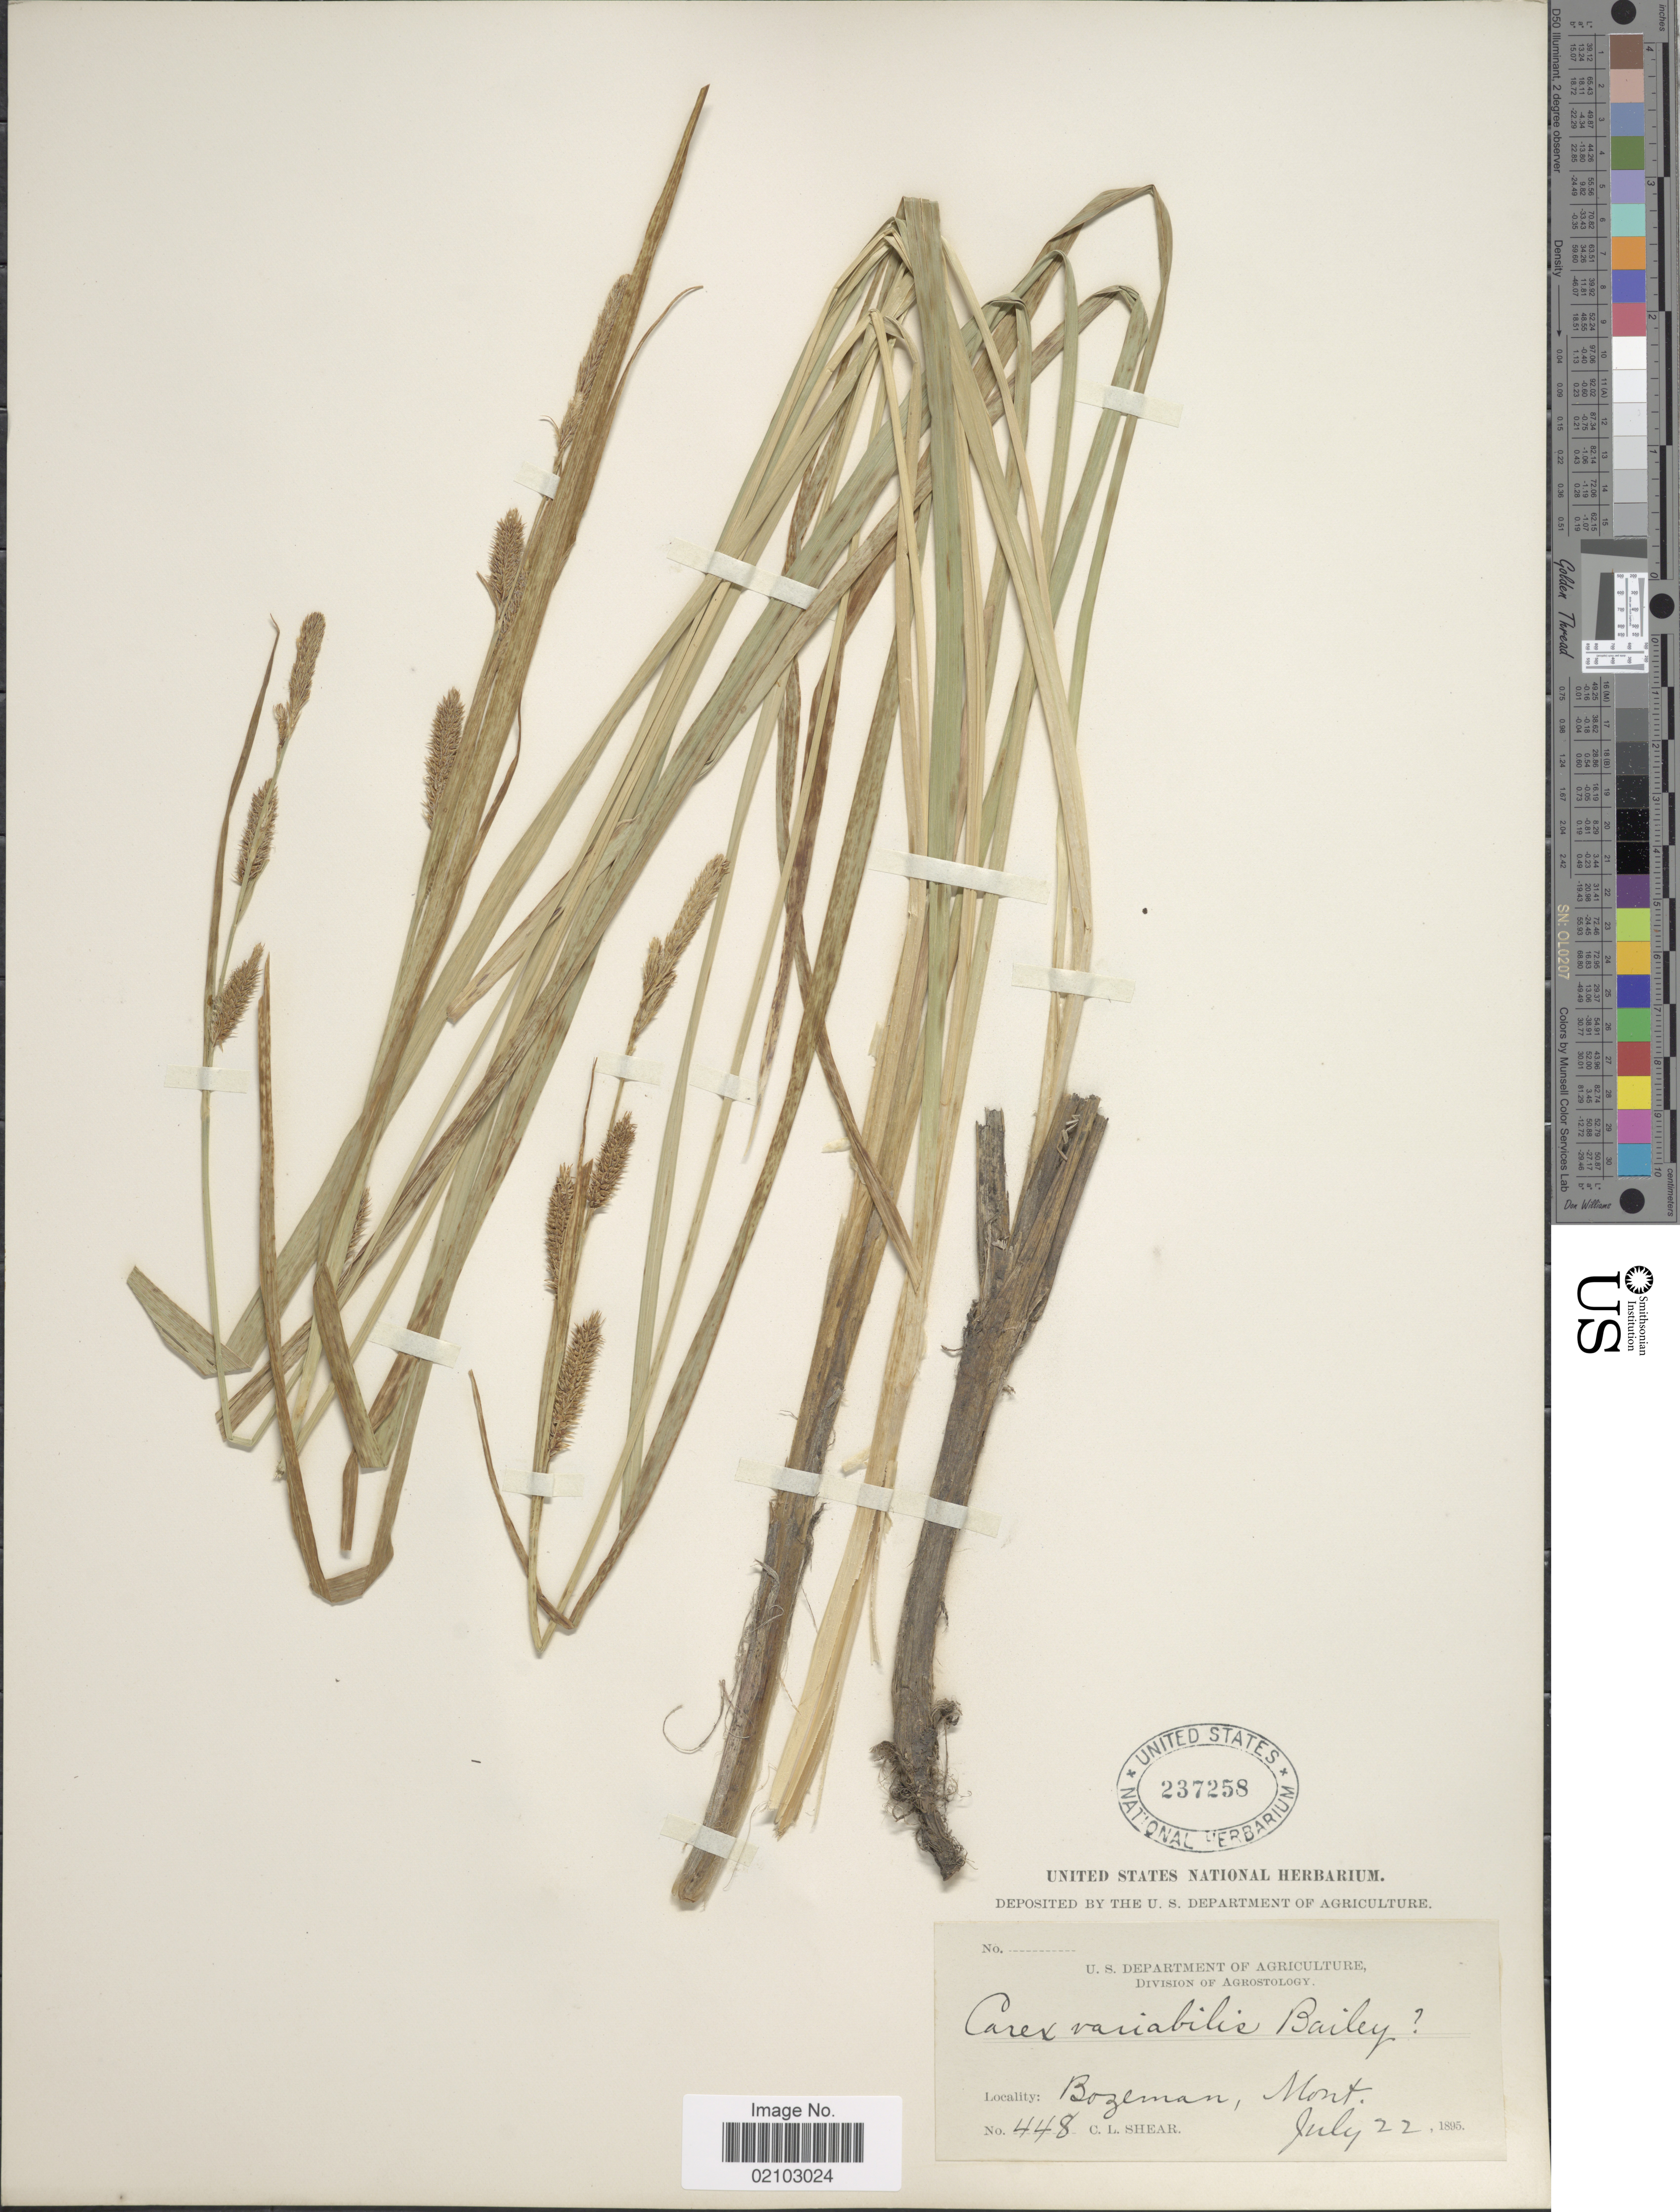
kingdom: Plantae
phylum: Tracheophyta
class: Liliopsida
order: Poales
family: Cyperaceae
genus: Carex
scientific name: Carex aquatilis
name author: Wahlenb.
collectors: C. L. Shear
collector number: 448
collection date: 1895-07-22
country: United States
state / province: Montana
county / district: Gallatin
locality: Bozeman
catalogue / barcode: US 237258